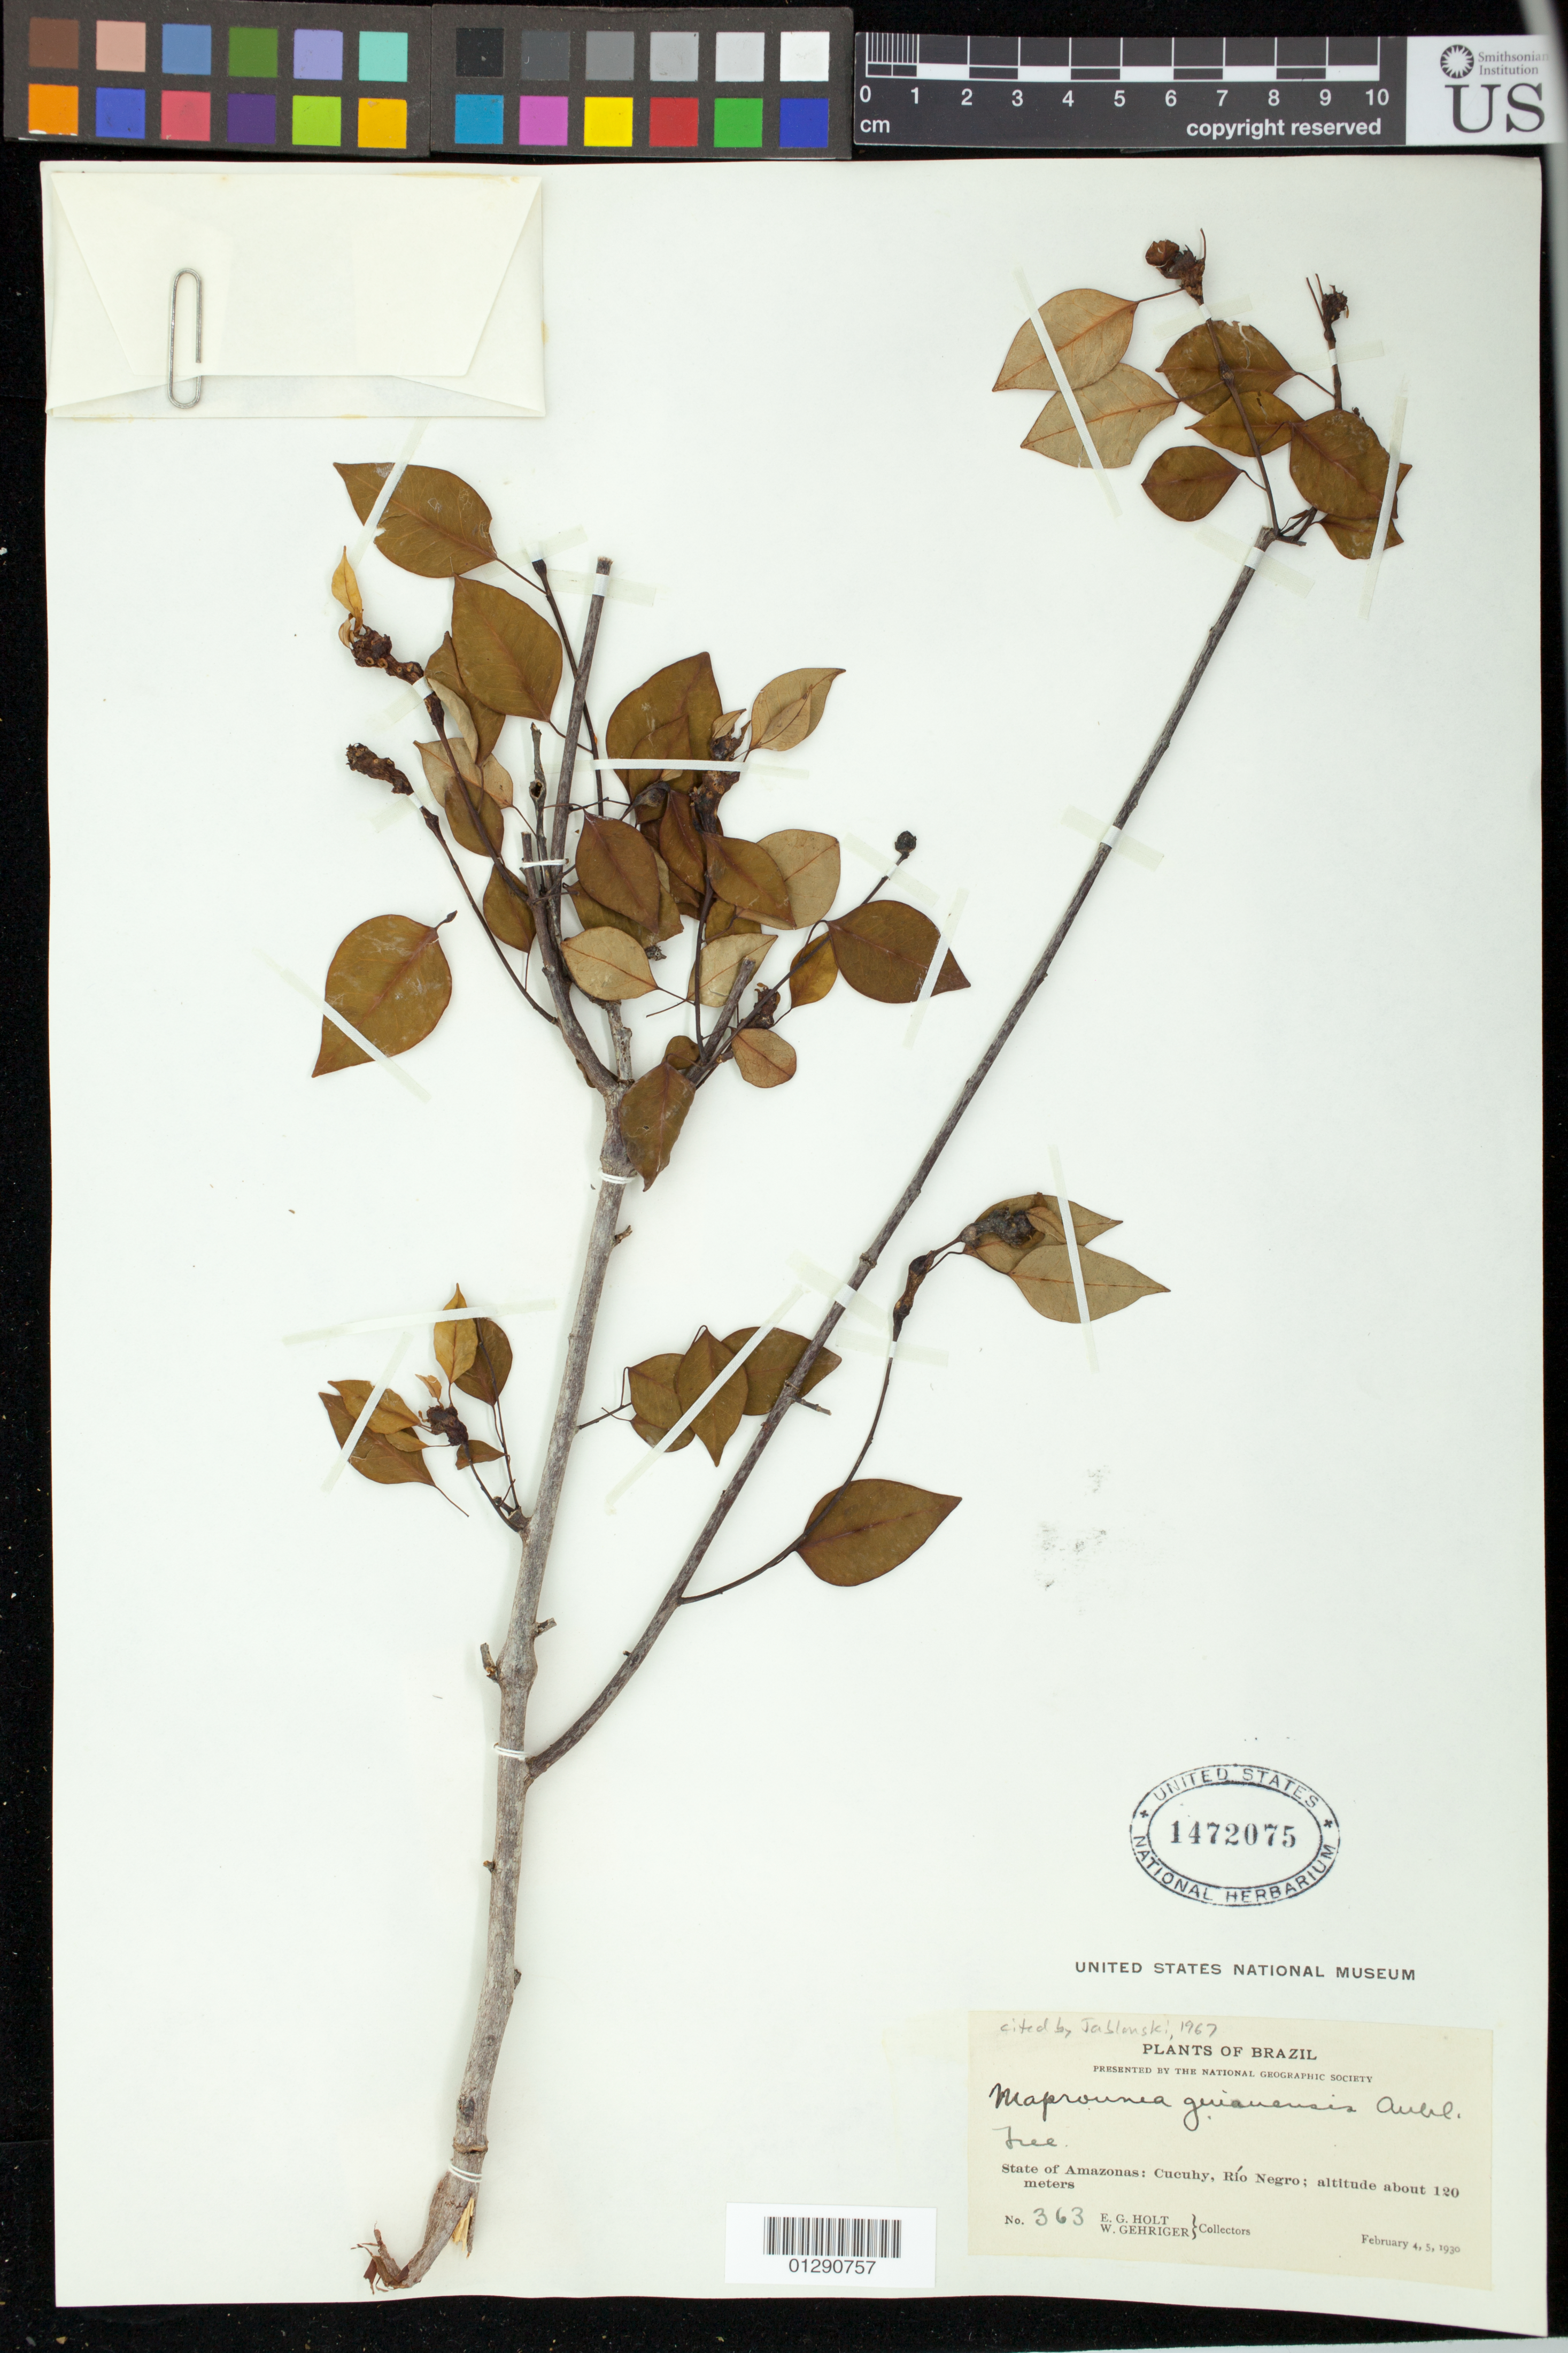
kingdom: Plantae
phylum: Tracheophyta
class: Magnoliopsida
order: Malpighiales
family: Euphorbiaceae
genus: Maprounea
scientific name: Maprounea guianensis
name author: Aubl.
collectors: E. G. Holt & W. Gehriger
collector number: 363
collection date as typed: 4, 5 Feb 1930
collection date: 1930-02-04,1930-02-05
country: Brazil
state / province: Amazonas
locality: Cucuhy, Rio Negro.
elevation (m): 120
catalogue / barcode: US 1472075